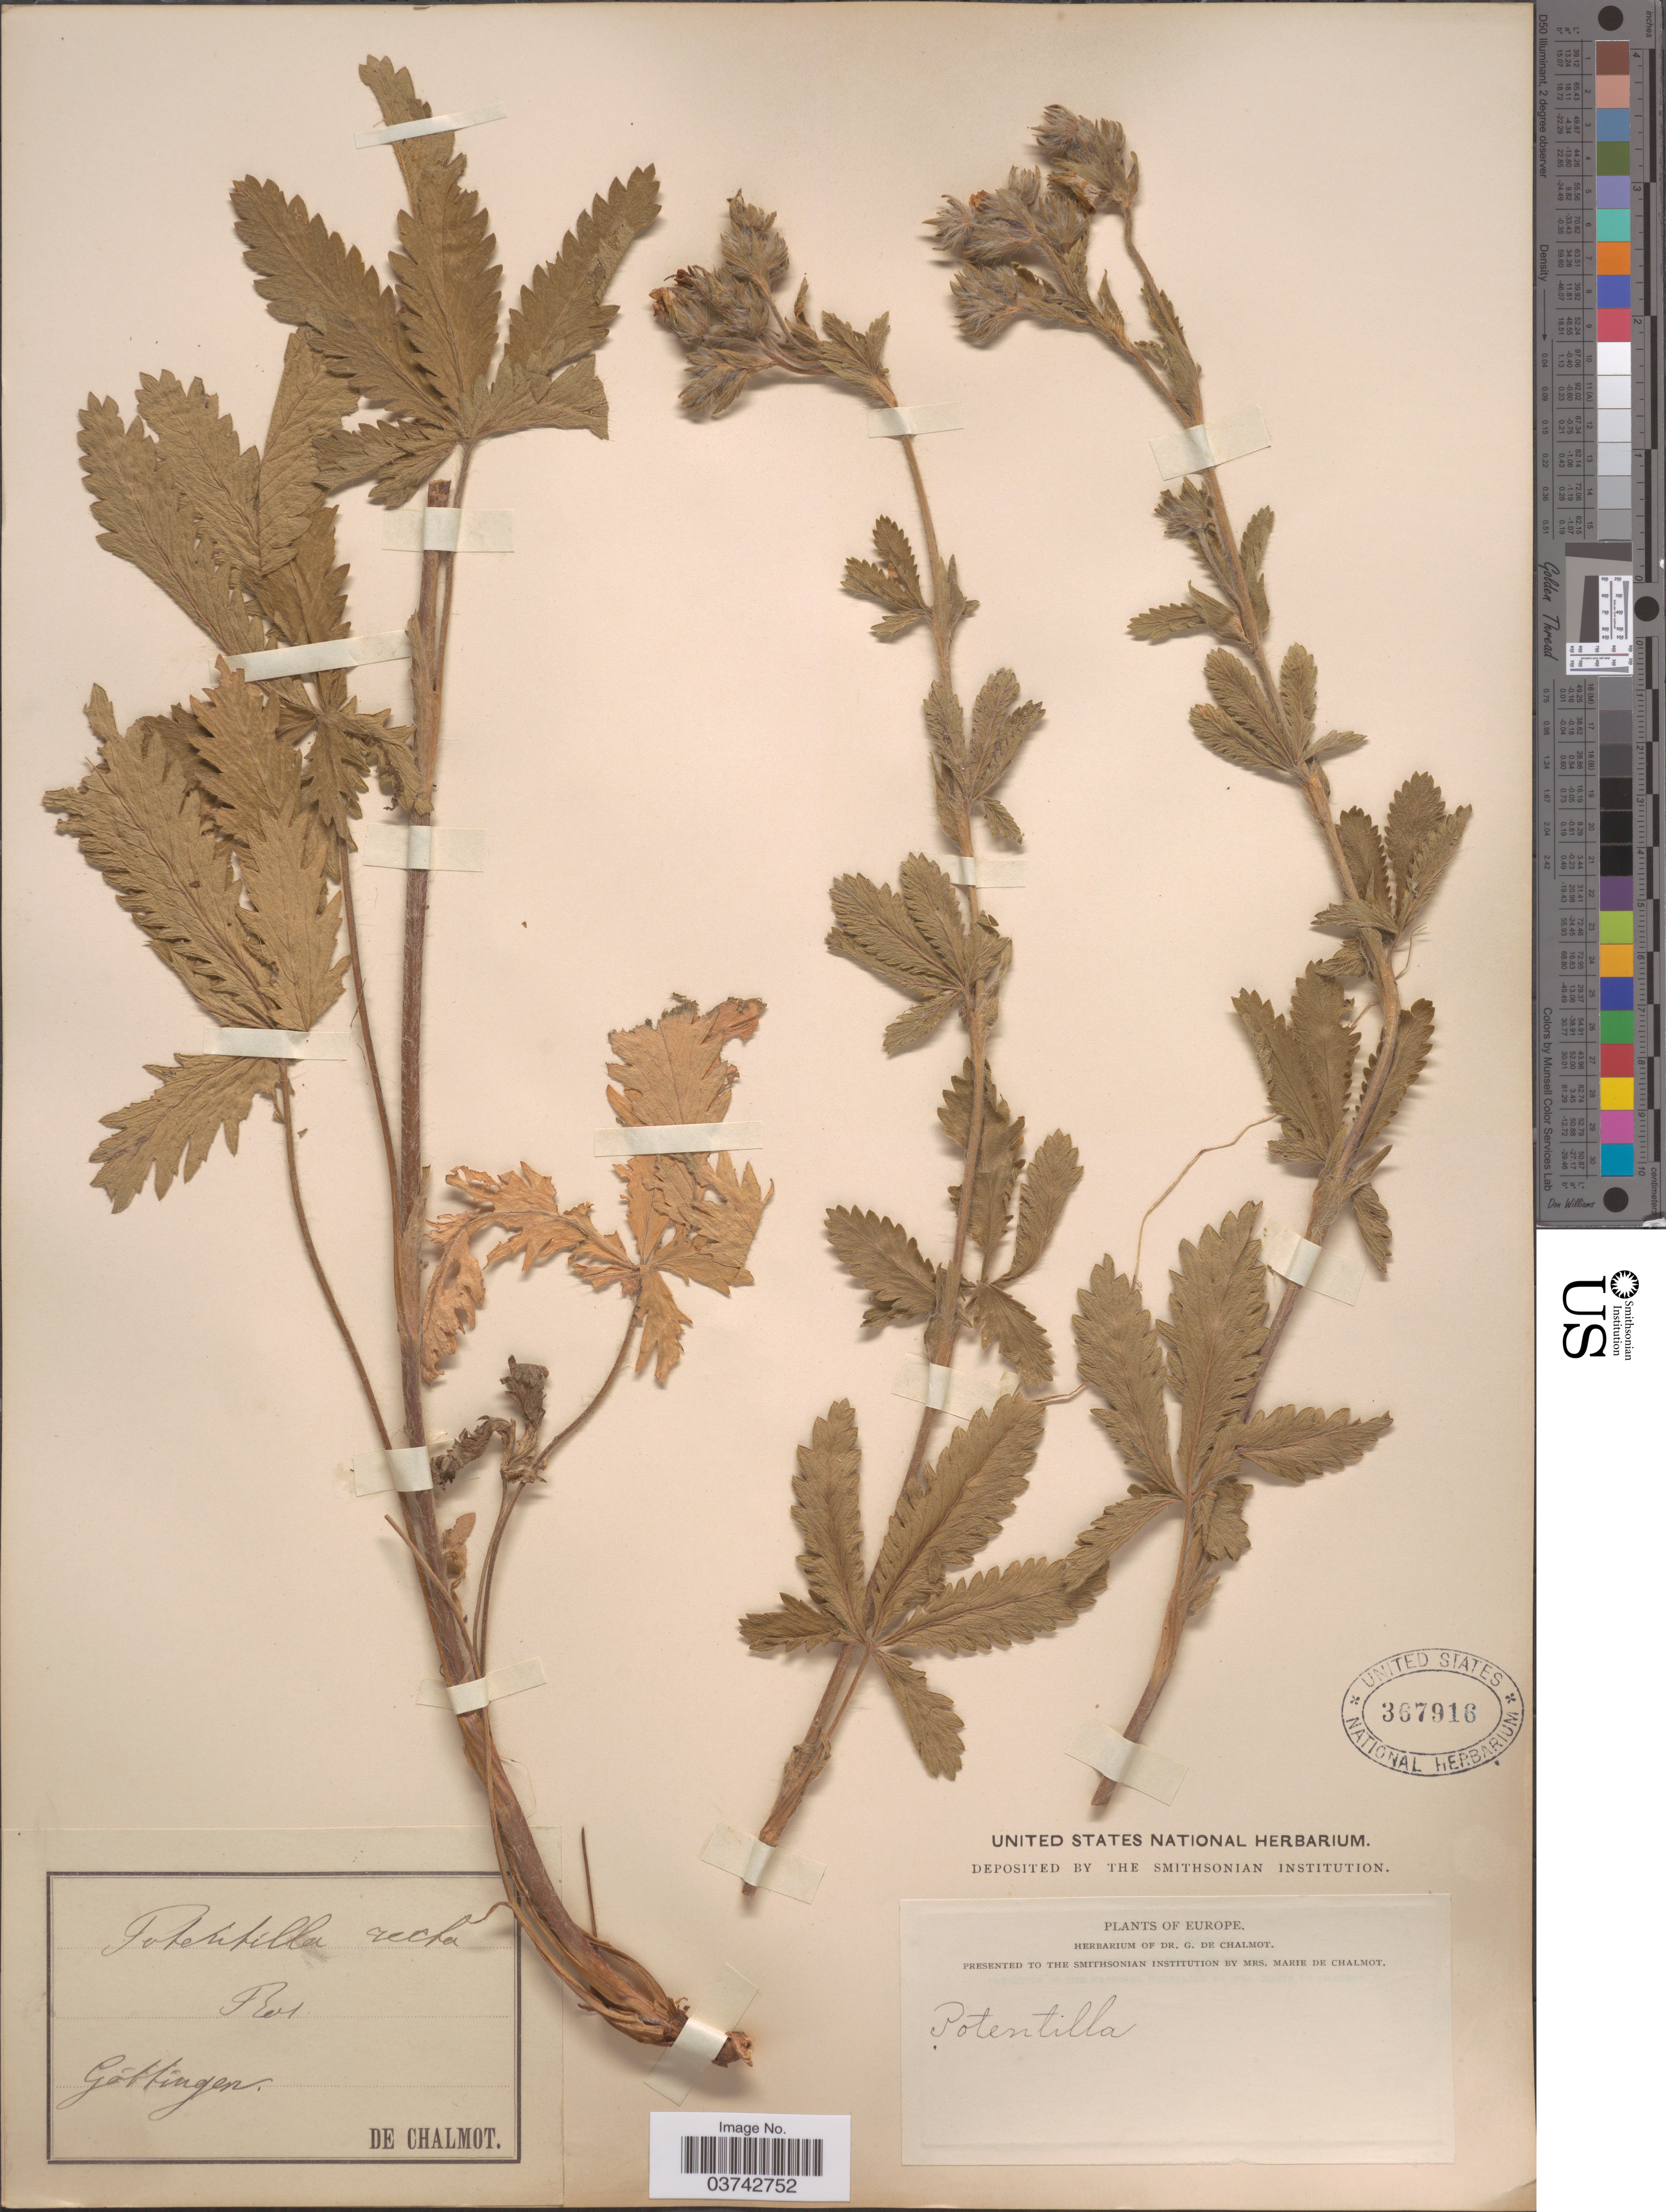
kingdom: Plantae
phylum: Tracheophyta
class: Magnoliopsida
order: Rosales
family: Rosaceae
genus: Potentilla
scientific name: Potentilla recta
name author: L.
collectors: G. de Chalmot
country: Germany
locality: Gottingen.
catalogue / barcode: US 367916